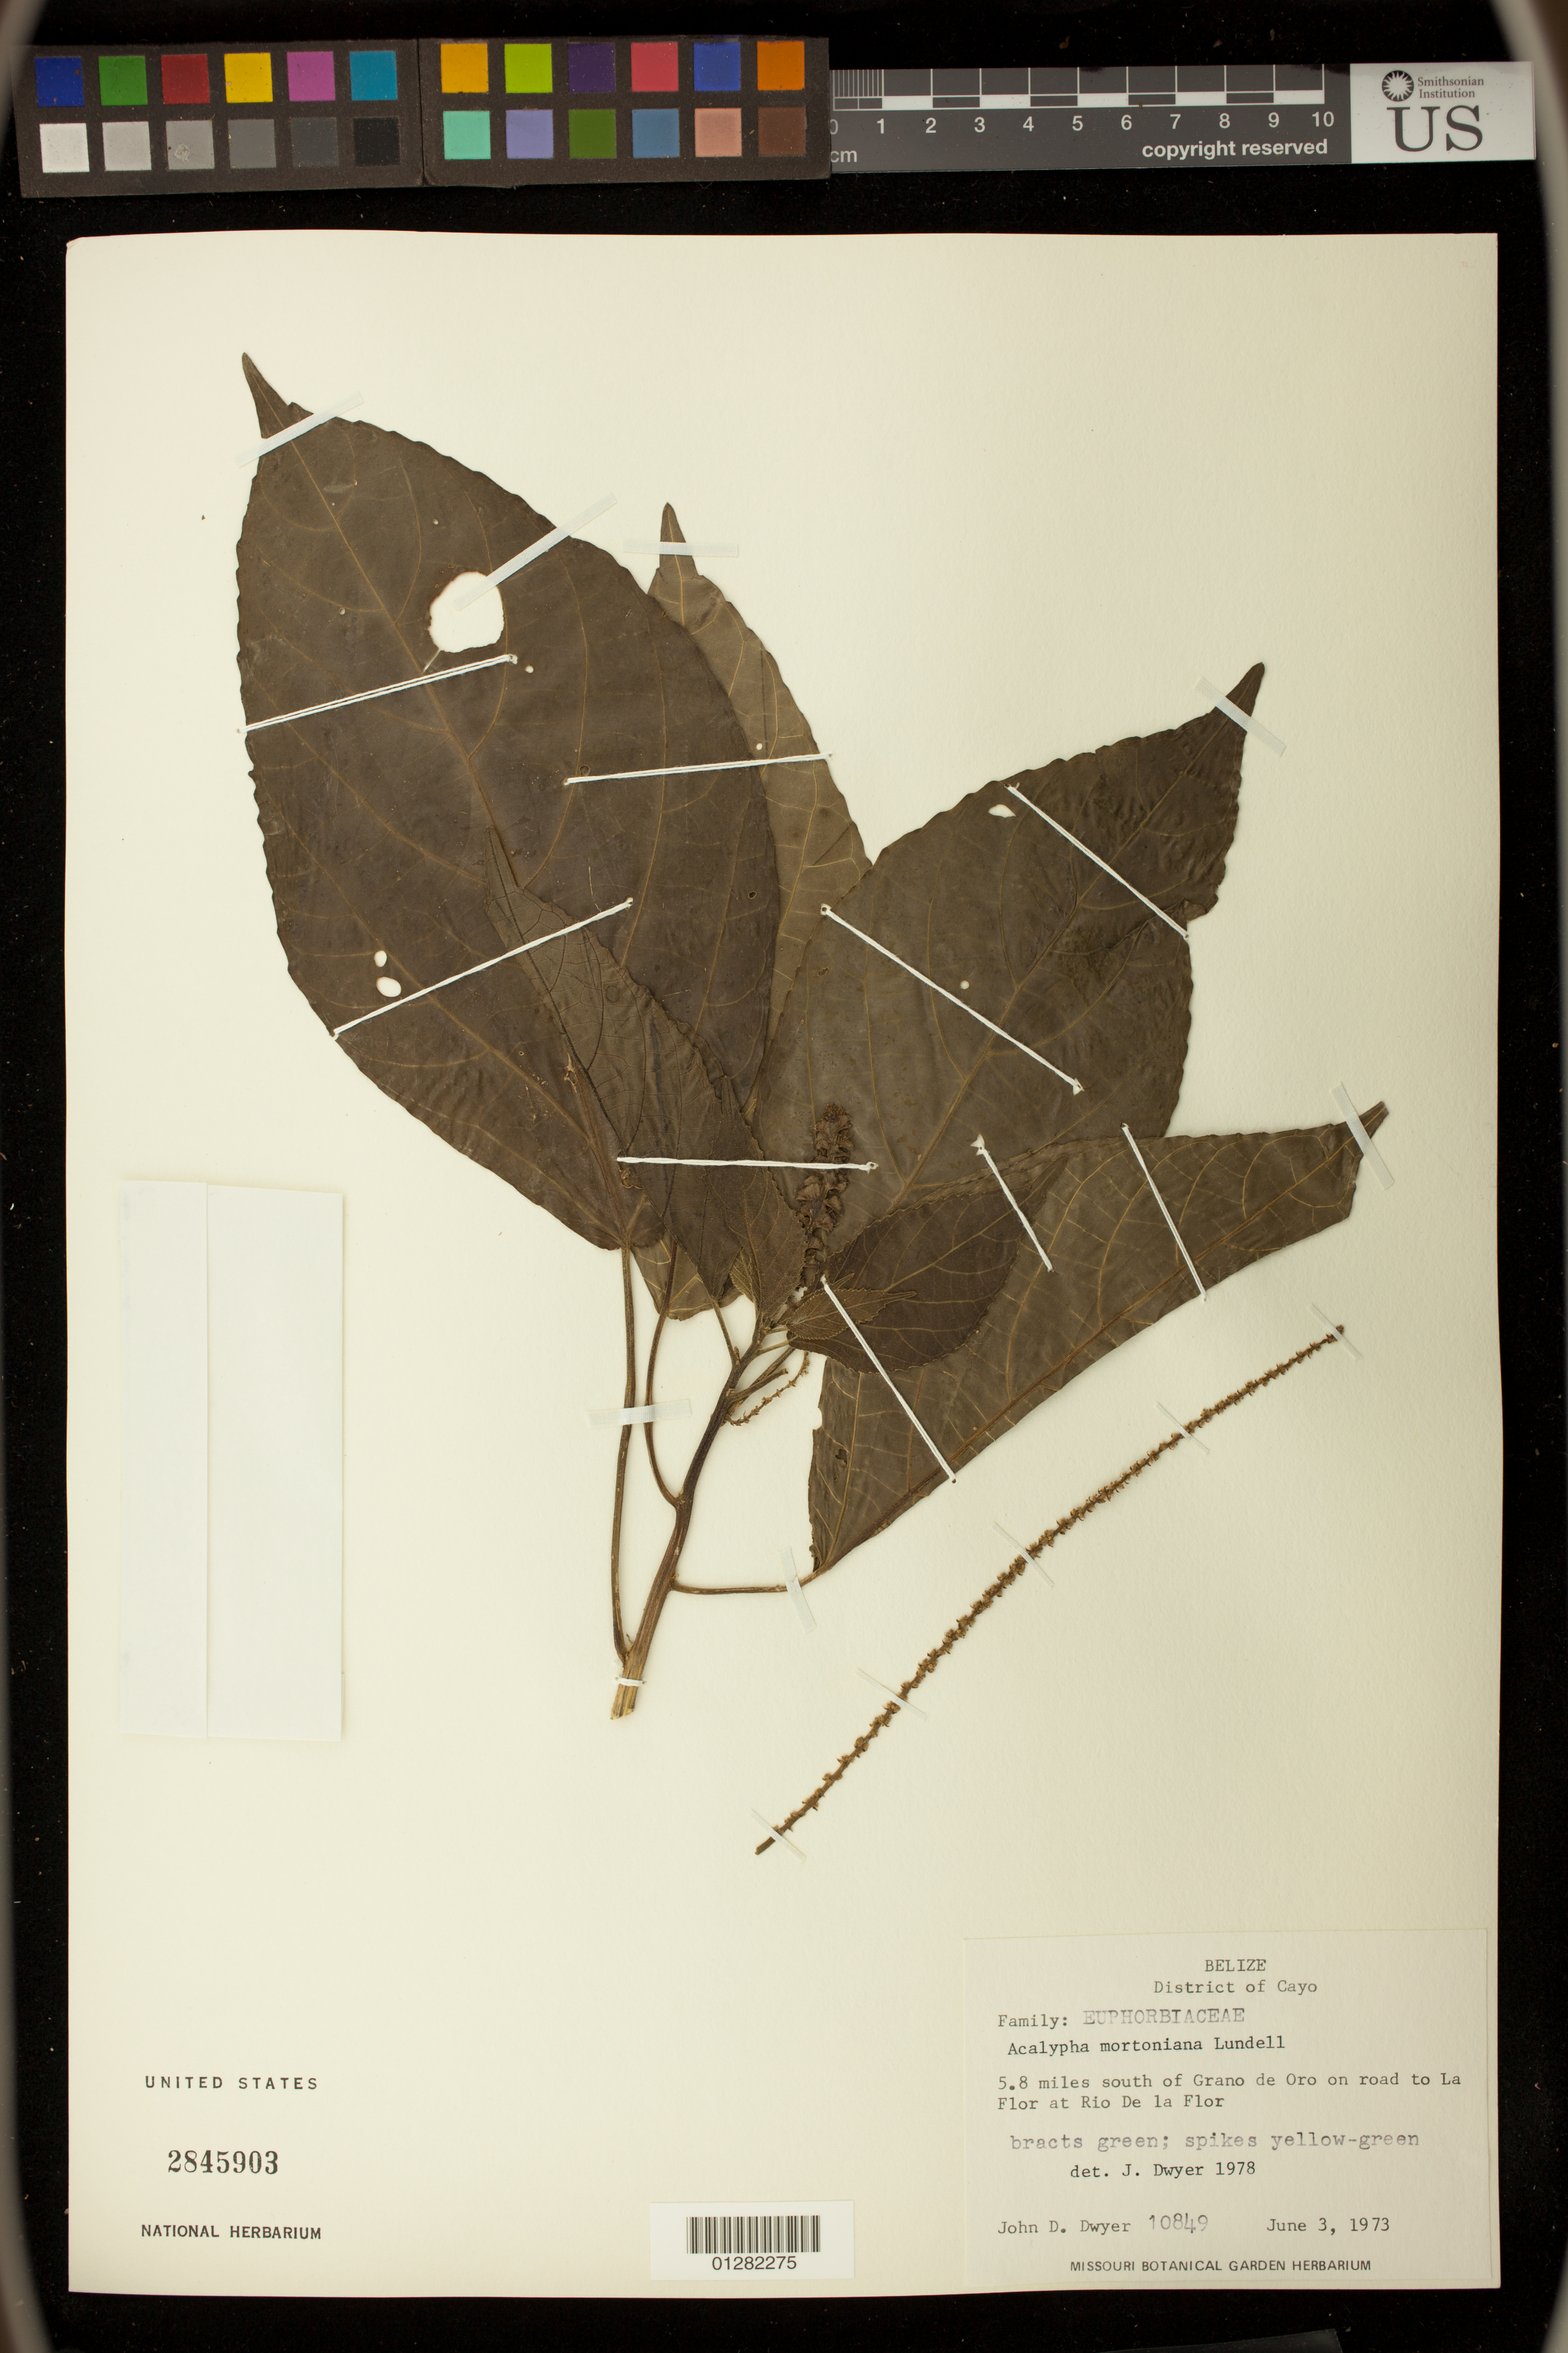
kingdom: Plantae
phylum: Tracheophyta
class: Magnoliopsida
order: Malpighiales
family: Euphorbiaceae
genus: Acalypha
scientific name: Acalypha mortoniana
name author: Lundell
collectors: E. Kerber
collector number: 10849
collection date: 1973-06-03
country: Belize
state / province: Cayo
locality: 5.8 miles south of Grano de Oro on road to to La Flor at Rio De la Flor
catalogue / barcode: US 2845903